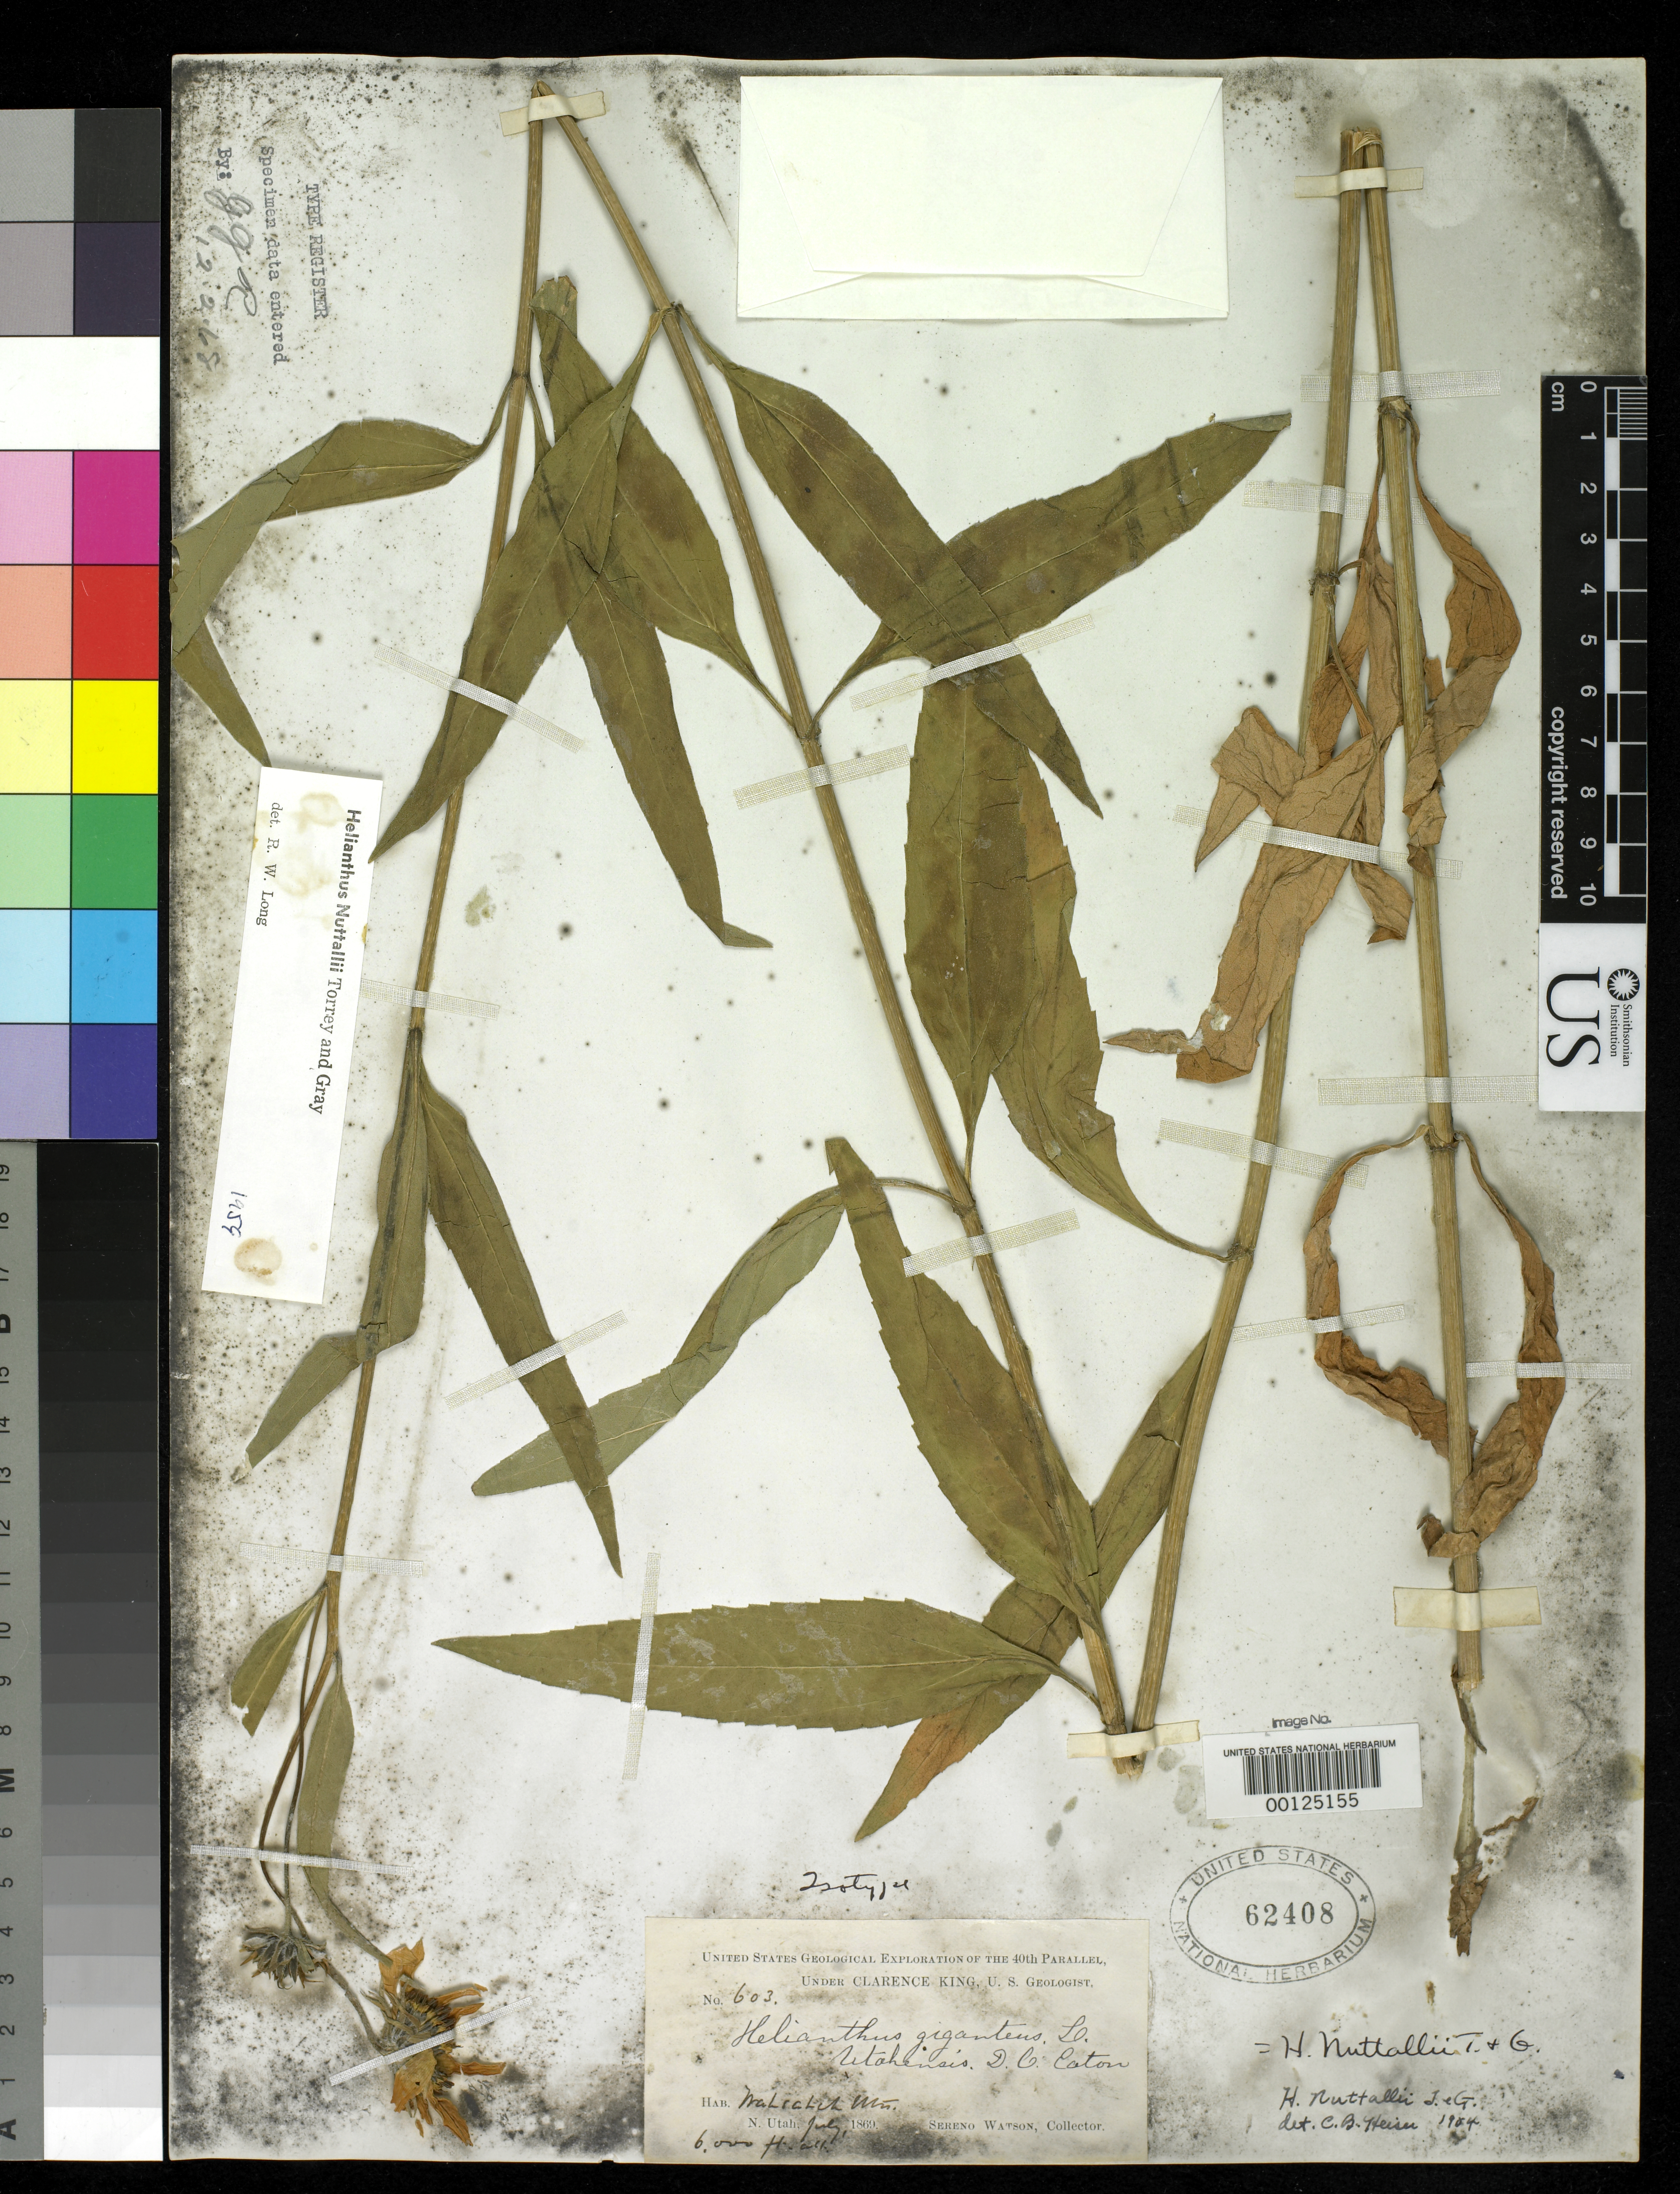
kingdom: Plantae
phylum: Tracheophyta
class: Magnoliopsida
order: Asterales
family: Asteraceae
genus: Helianthus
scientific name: Helianthus giganteus var. utahensis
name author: D.C. Eaton in C. King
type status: Isotype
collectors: S. Watson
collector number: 603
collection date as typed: Jul 1869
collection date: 1869-07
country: United States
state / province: Utah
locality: Wahsatch Mts.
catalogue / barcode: US 62408